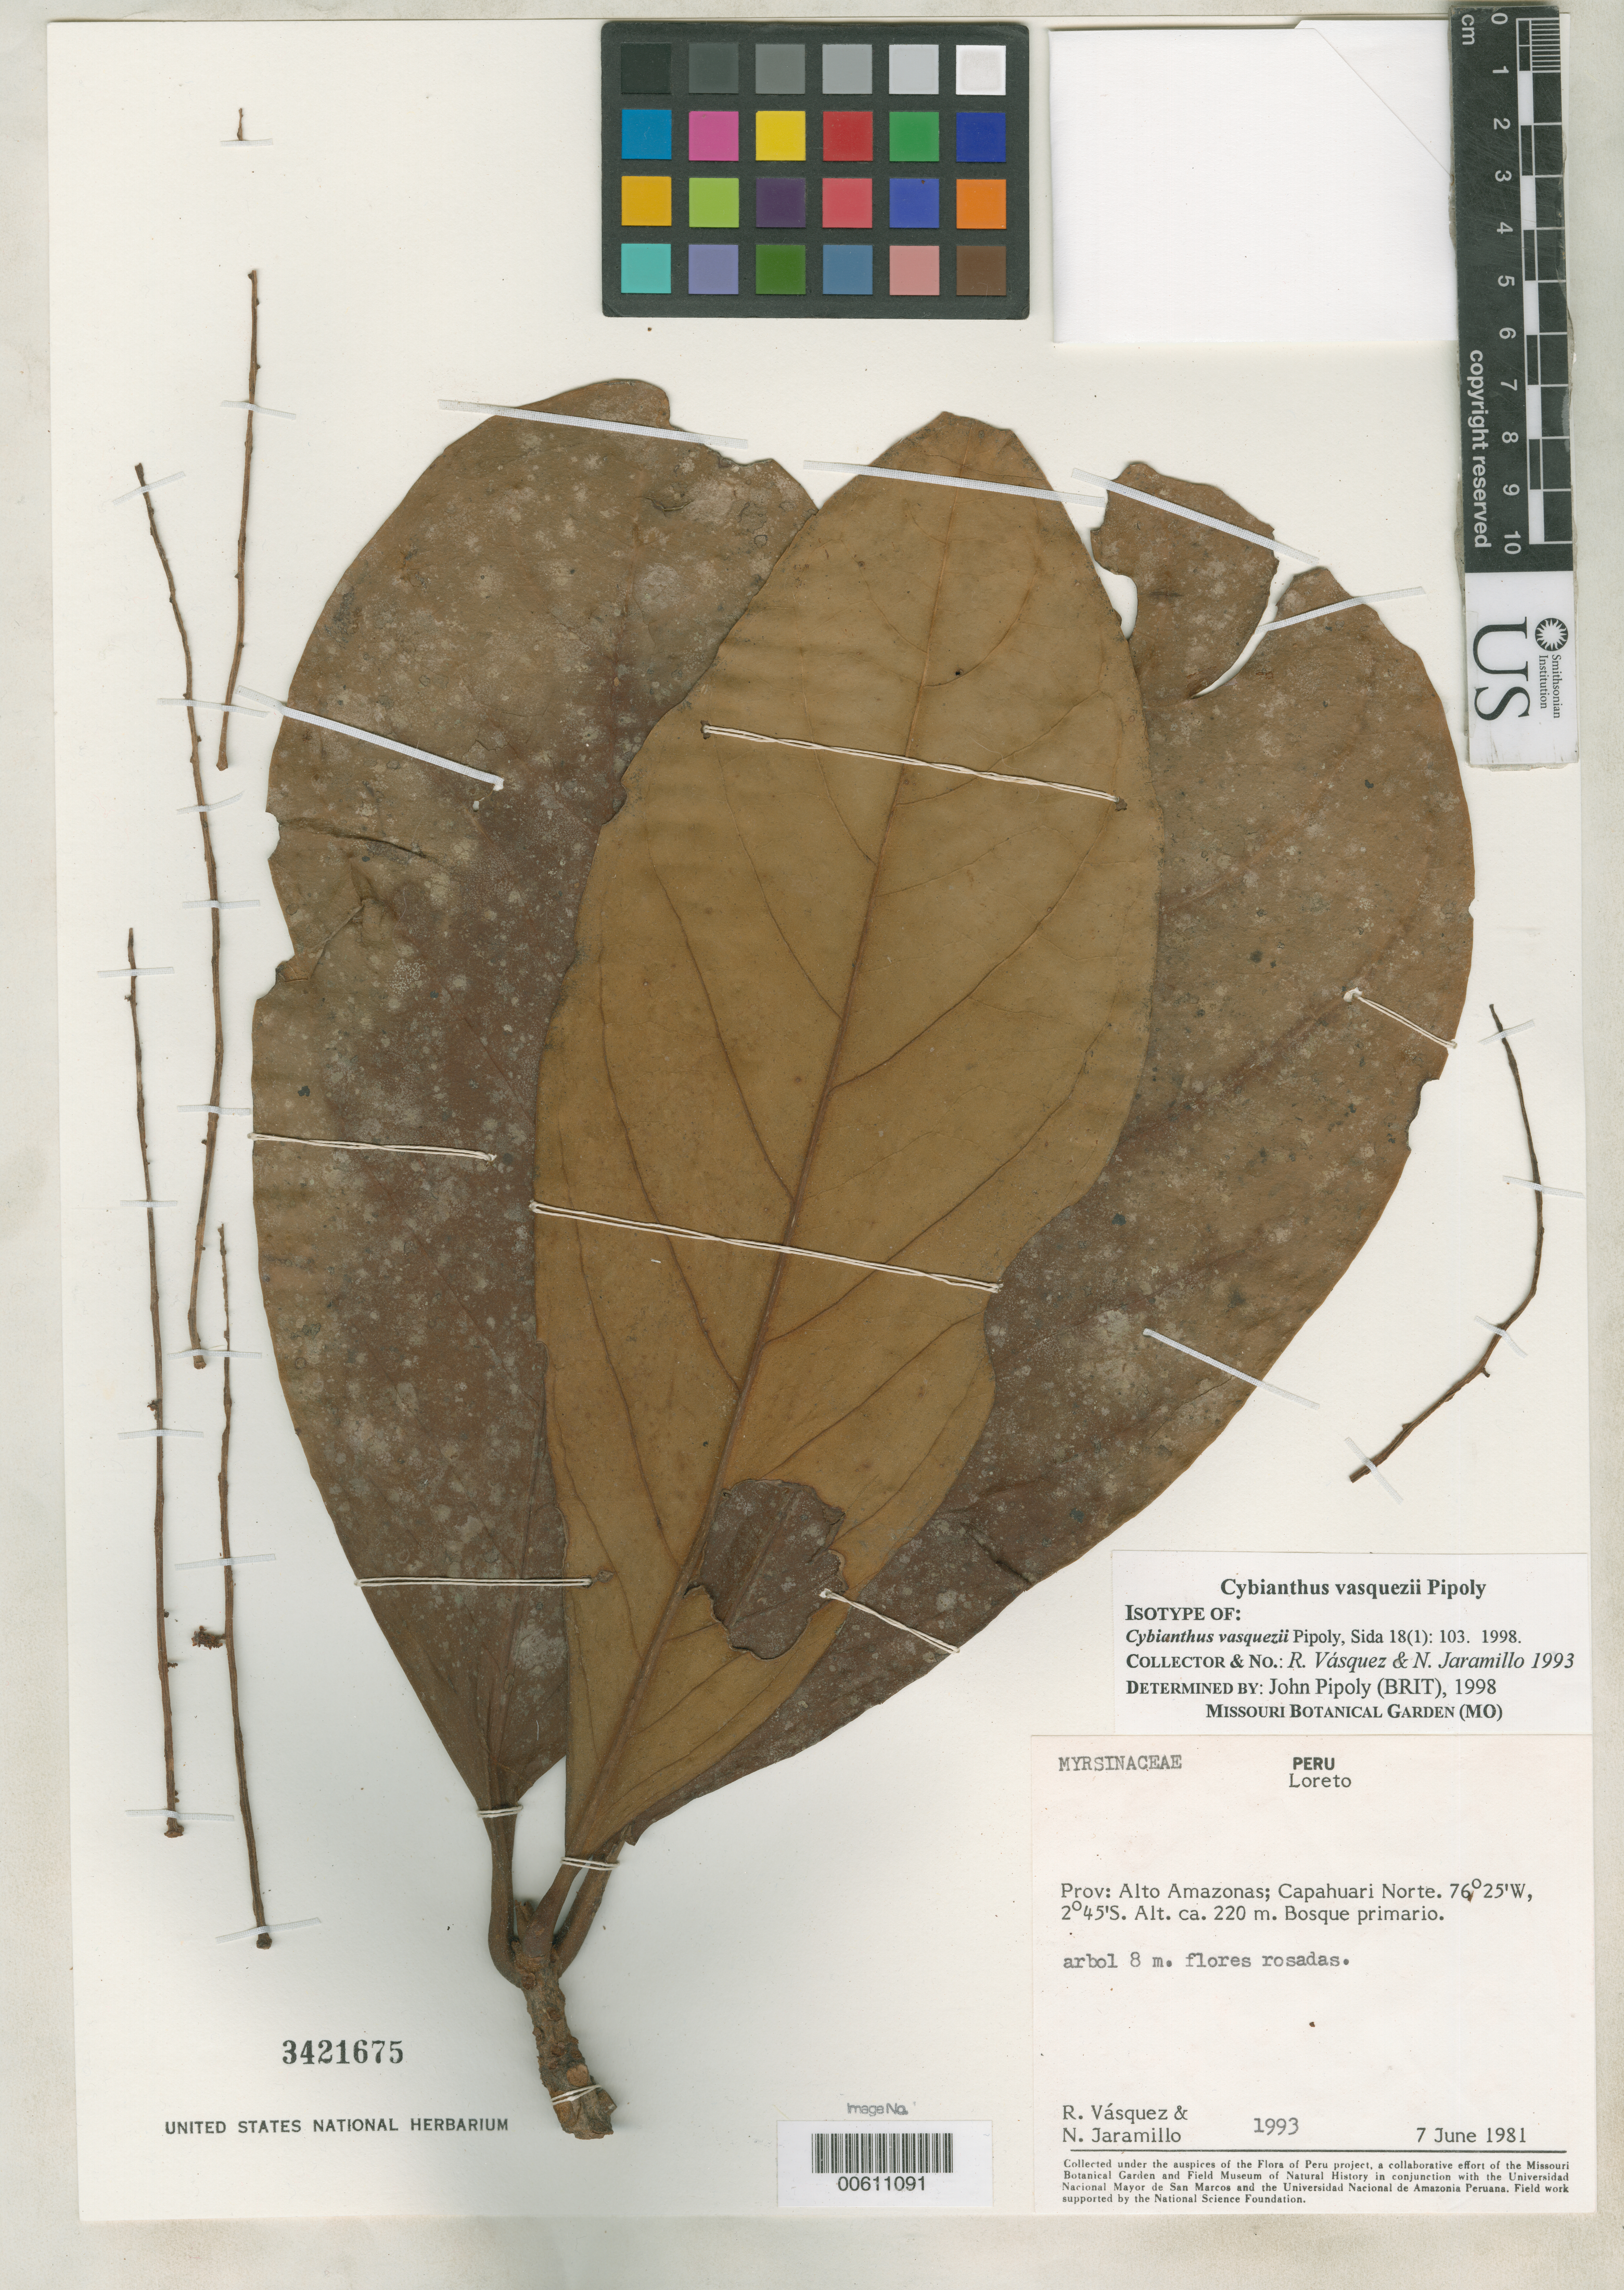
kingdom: Plantae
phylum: Tracheophyta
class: Magnoliopsida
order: Ericales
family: Primulaceae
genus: Cybianthus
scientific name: Cybianthus vasquezii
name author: Pipoly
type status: Isotype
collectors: R. Vásquez & N. Jaramillo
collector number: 1993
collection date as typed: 07 Jun 1981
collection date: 1981-06-07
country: Peru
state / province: Loreto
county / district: Alto Amazonas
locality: Capahuari Norte.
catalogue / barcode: US 3421675